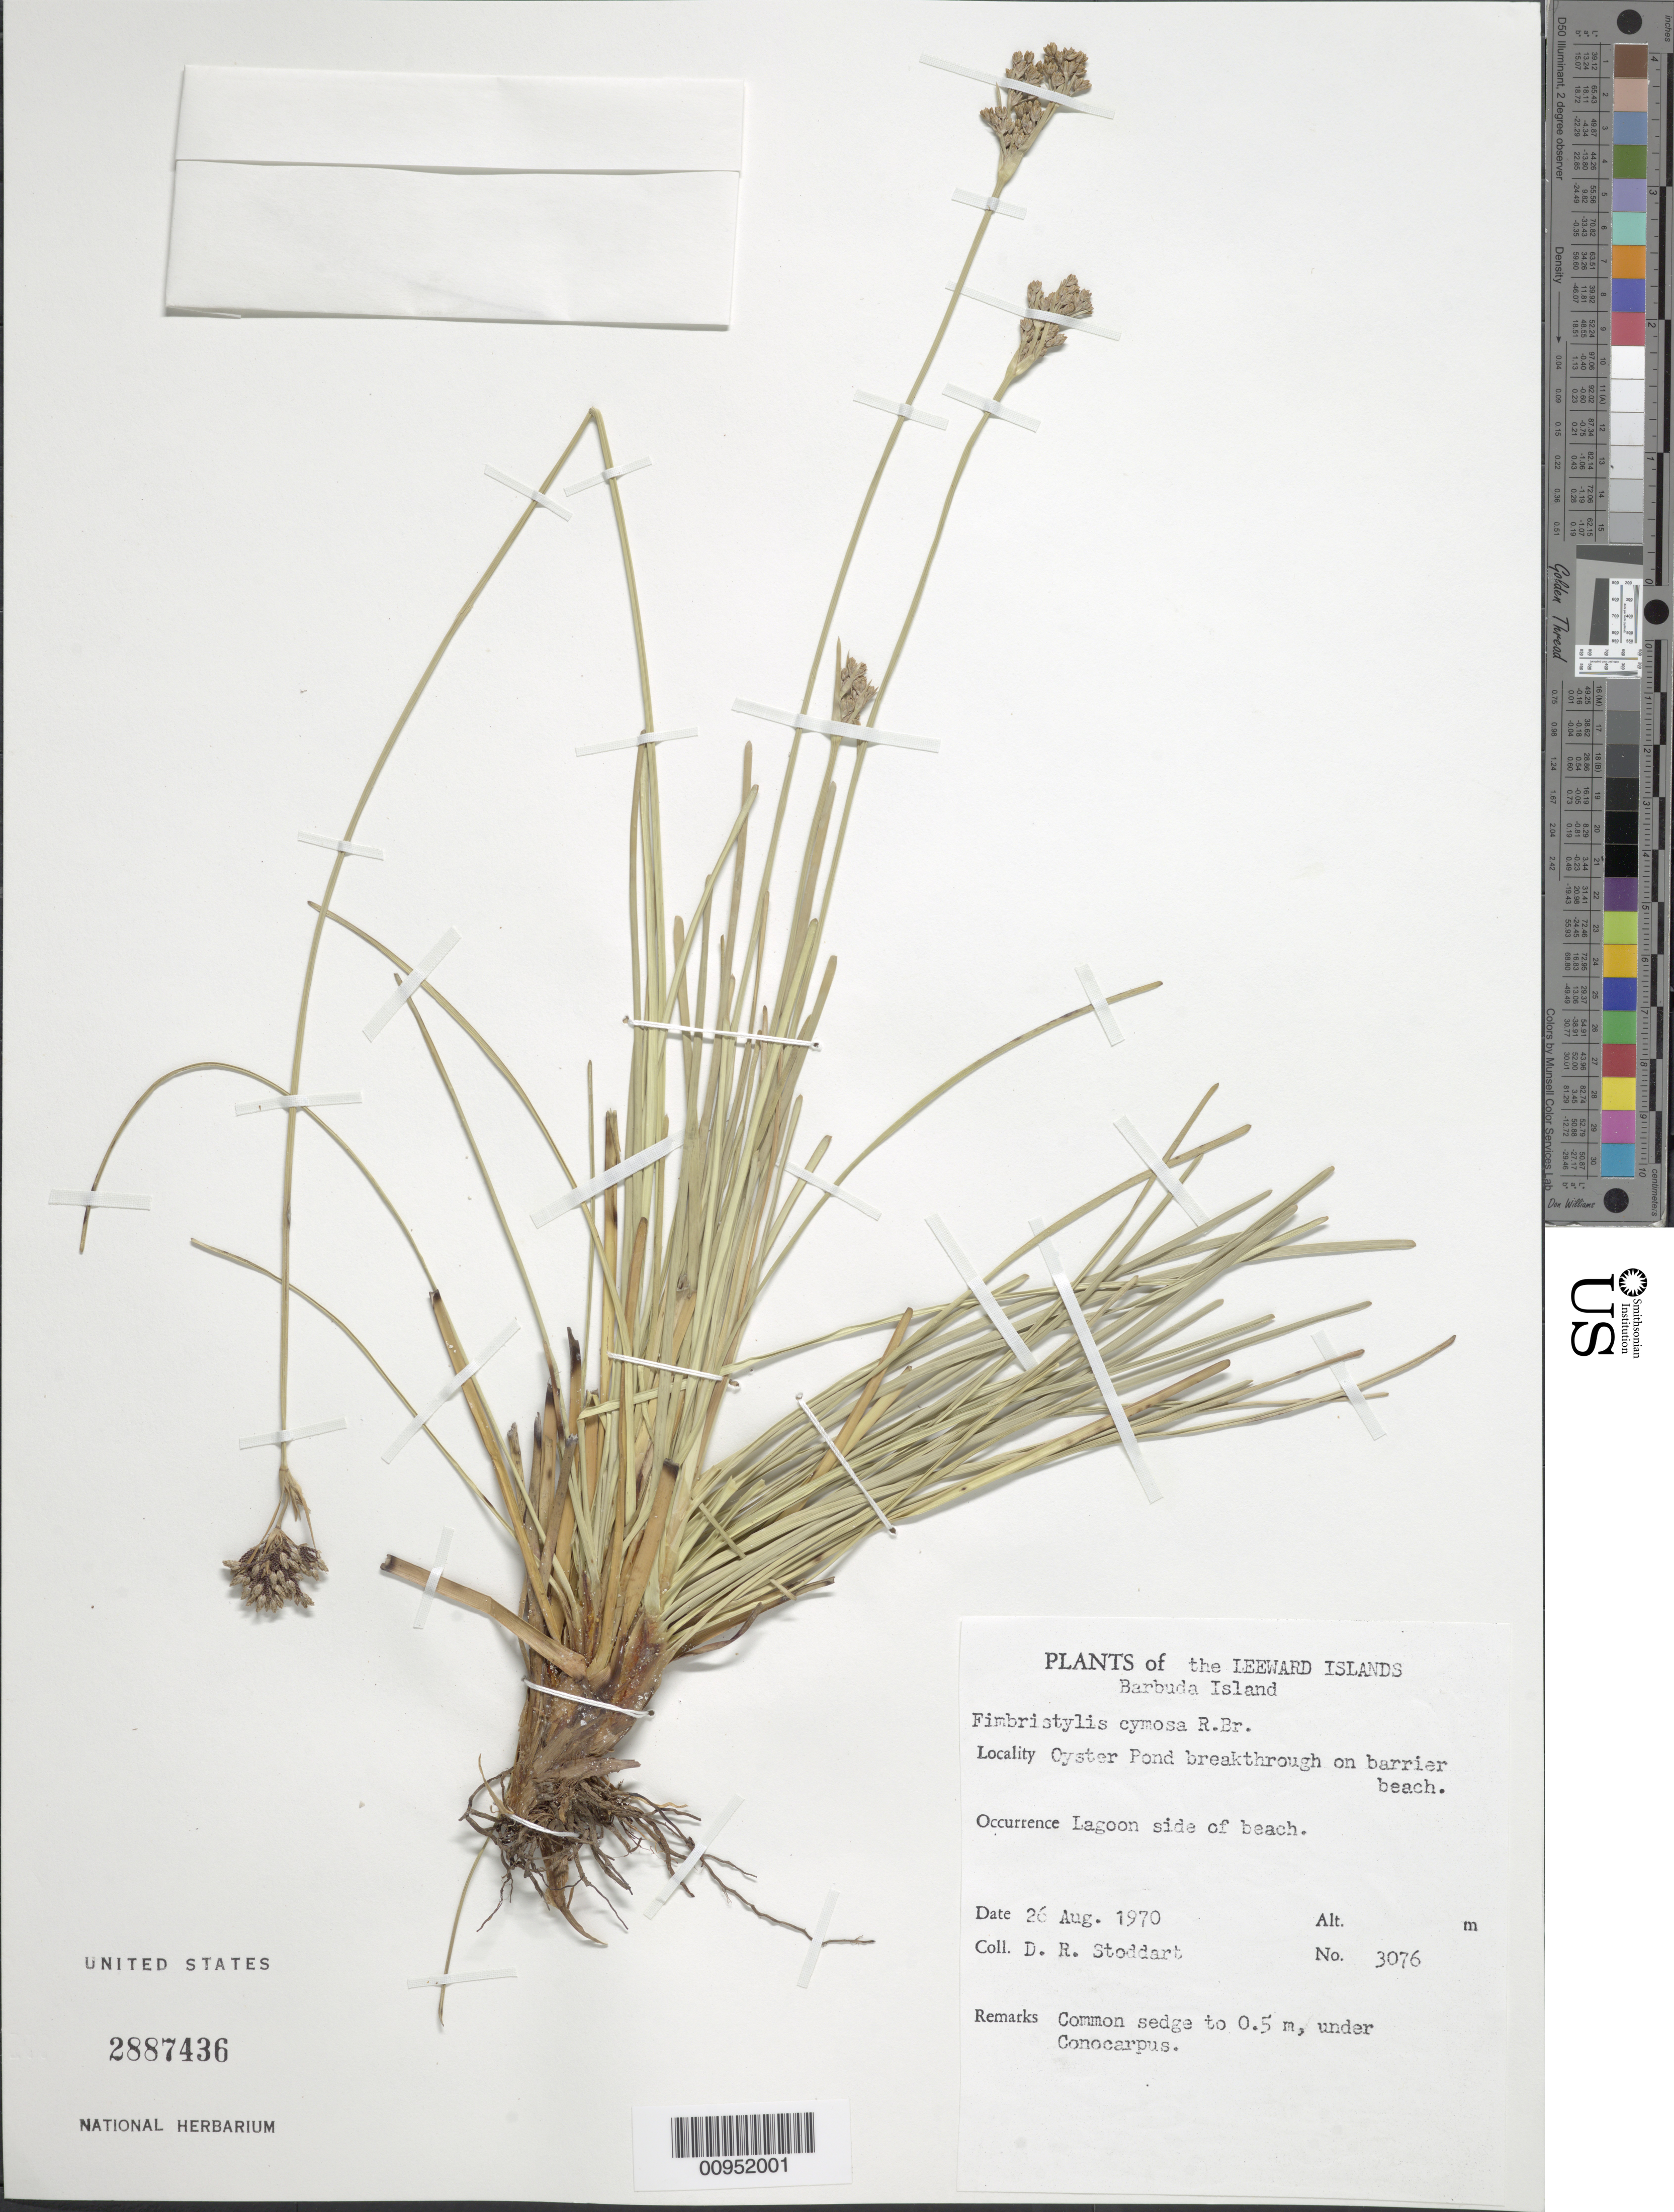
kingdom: Plantae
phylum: Tracheophyta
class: Liliopsida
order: Poales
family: Cyperaceae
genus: Fimbristylis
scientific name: Fimbristylis cymosa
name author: R. Br.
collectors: D. R. Stoddart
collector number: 3076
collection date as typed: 26 Aug 1970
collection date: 1970-08-26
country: Antigua and Barbuda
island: Barbuda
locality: Oyster Pond breakthrough on barrier beach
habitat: Lagoon side of beach, under Conocarpus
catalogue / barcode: US 2887436